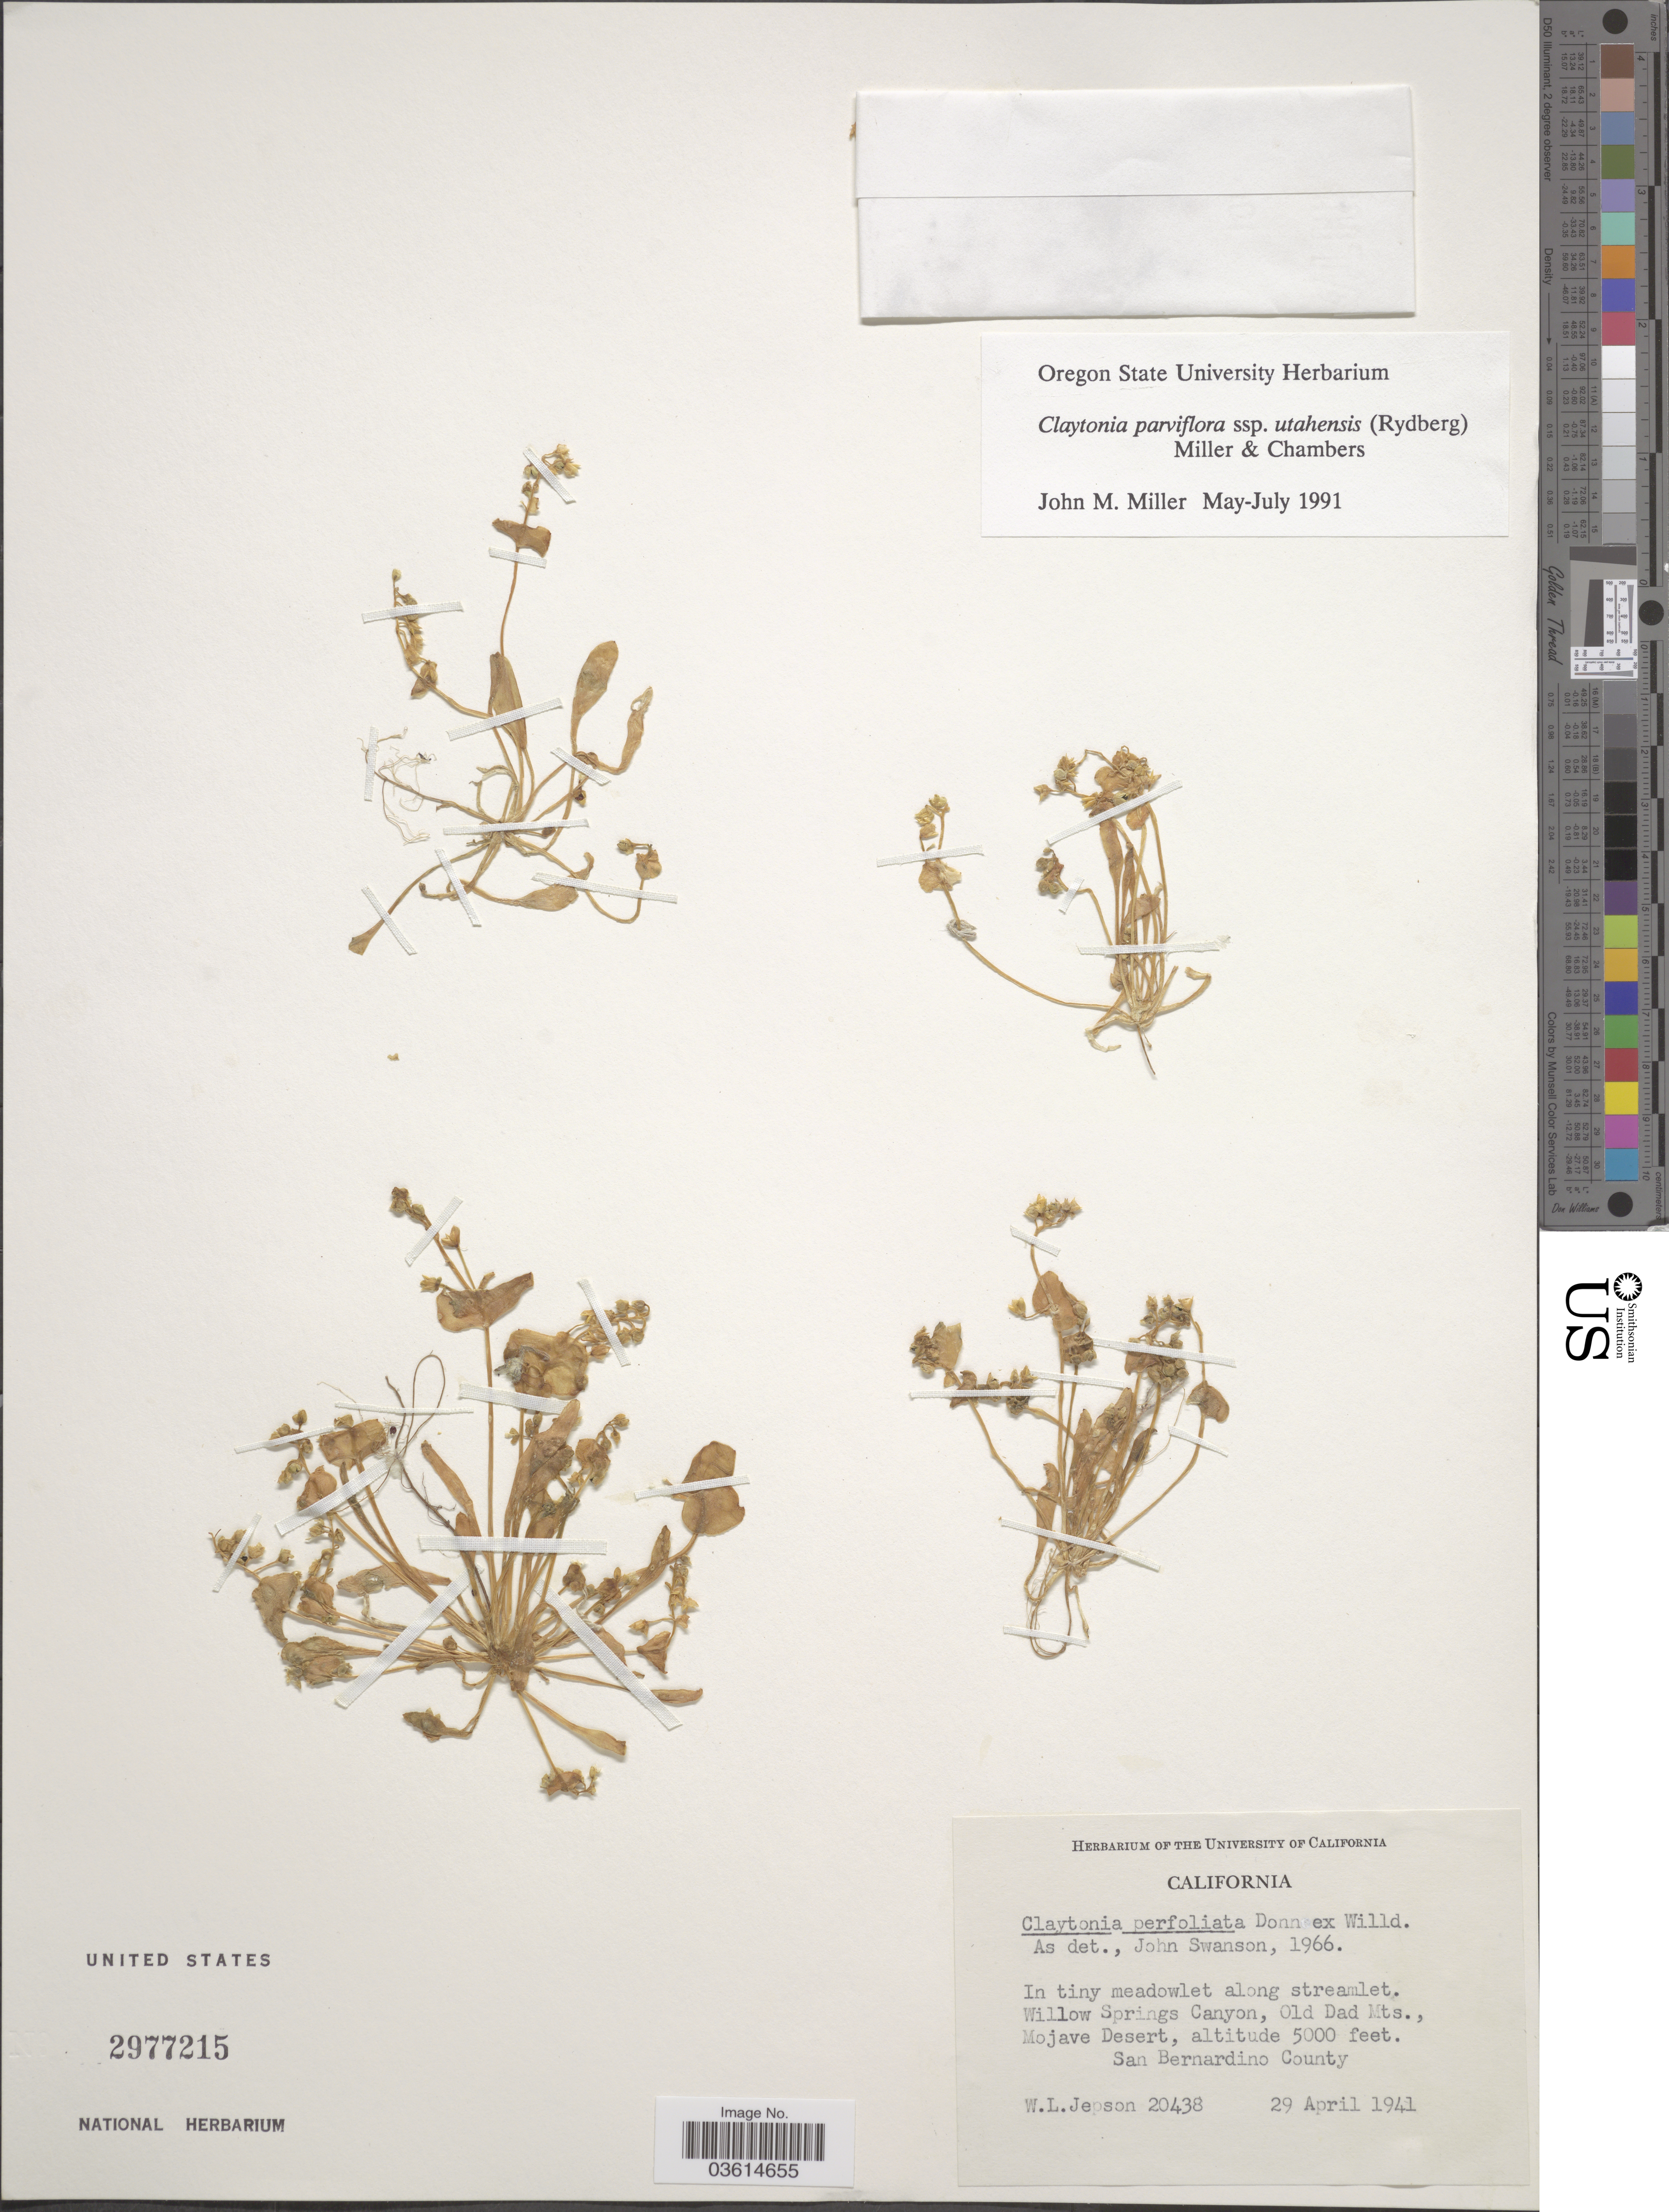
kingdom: Plantae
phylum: Tracheophyta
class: Magnoliopsida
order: Caryophyllales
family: Montiaceae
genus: Claytonia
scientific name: Claytonia parviflora subsp. utahensis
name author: (Rydb.) John M. Mill. & K.L. Chambers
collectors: W. L. Jepson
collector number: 20438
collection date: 1941-04-29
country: United States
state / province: California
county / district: San Bernardino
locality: Willow Springs Canyon, Old Dad Mts., Mojave Desert. San Bernardino County.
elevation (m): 1524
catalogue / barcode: US 2977215